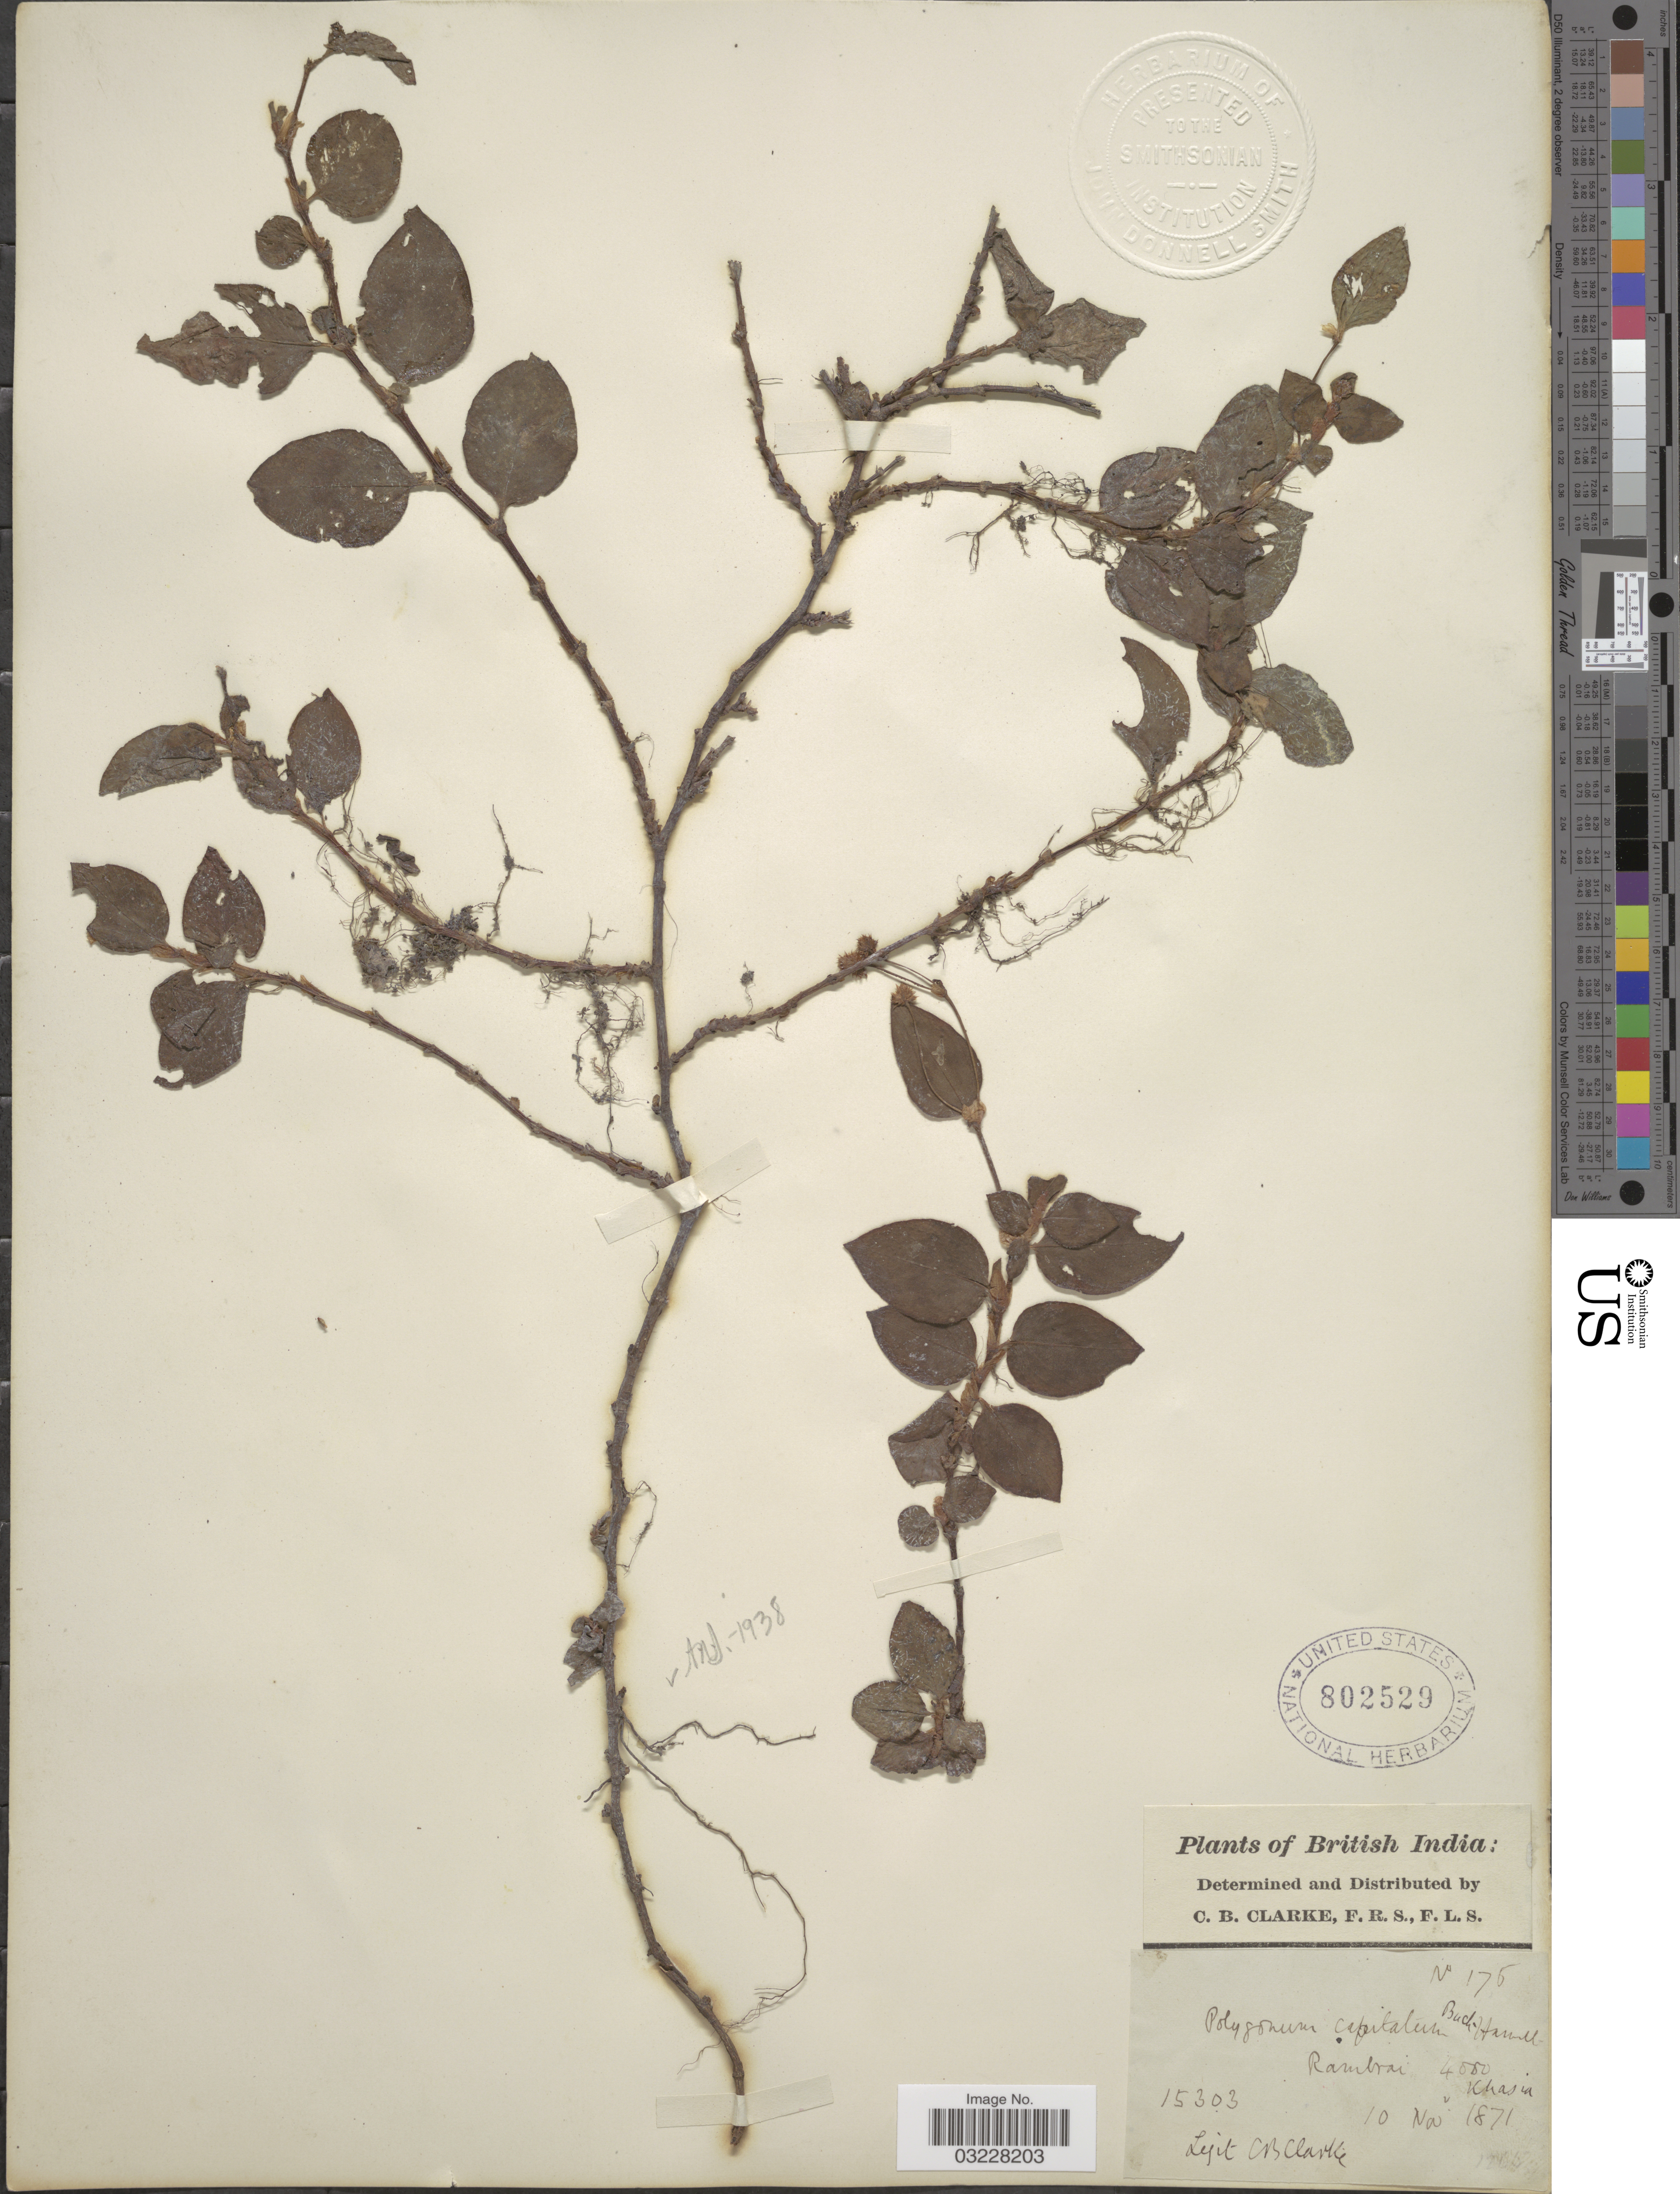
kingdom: Plantae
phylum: Tracheophyta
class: Magnoliopsida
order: Caryophyllales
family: Polygonaceae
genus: Polygonum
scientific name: Polygonum capitatum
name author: Buch.-Ham. ex D. Don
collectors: C. B. Clarke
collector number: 15303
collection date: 1871-11-10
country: India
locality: British India. Rambrai, Khasia.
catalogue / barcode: US 802529